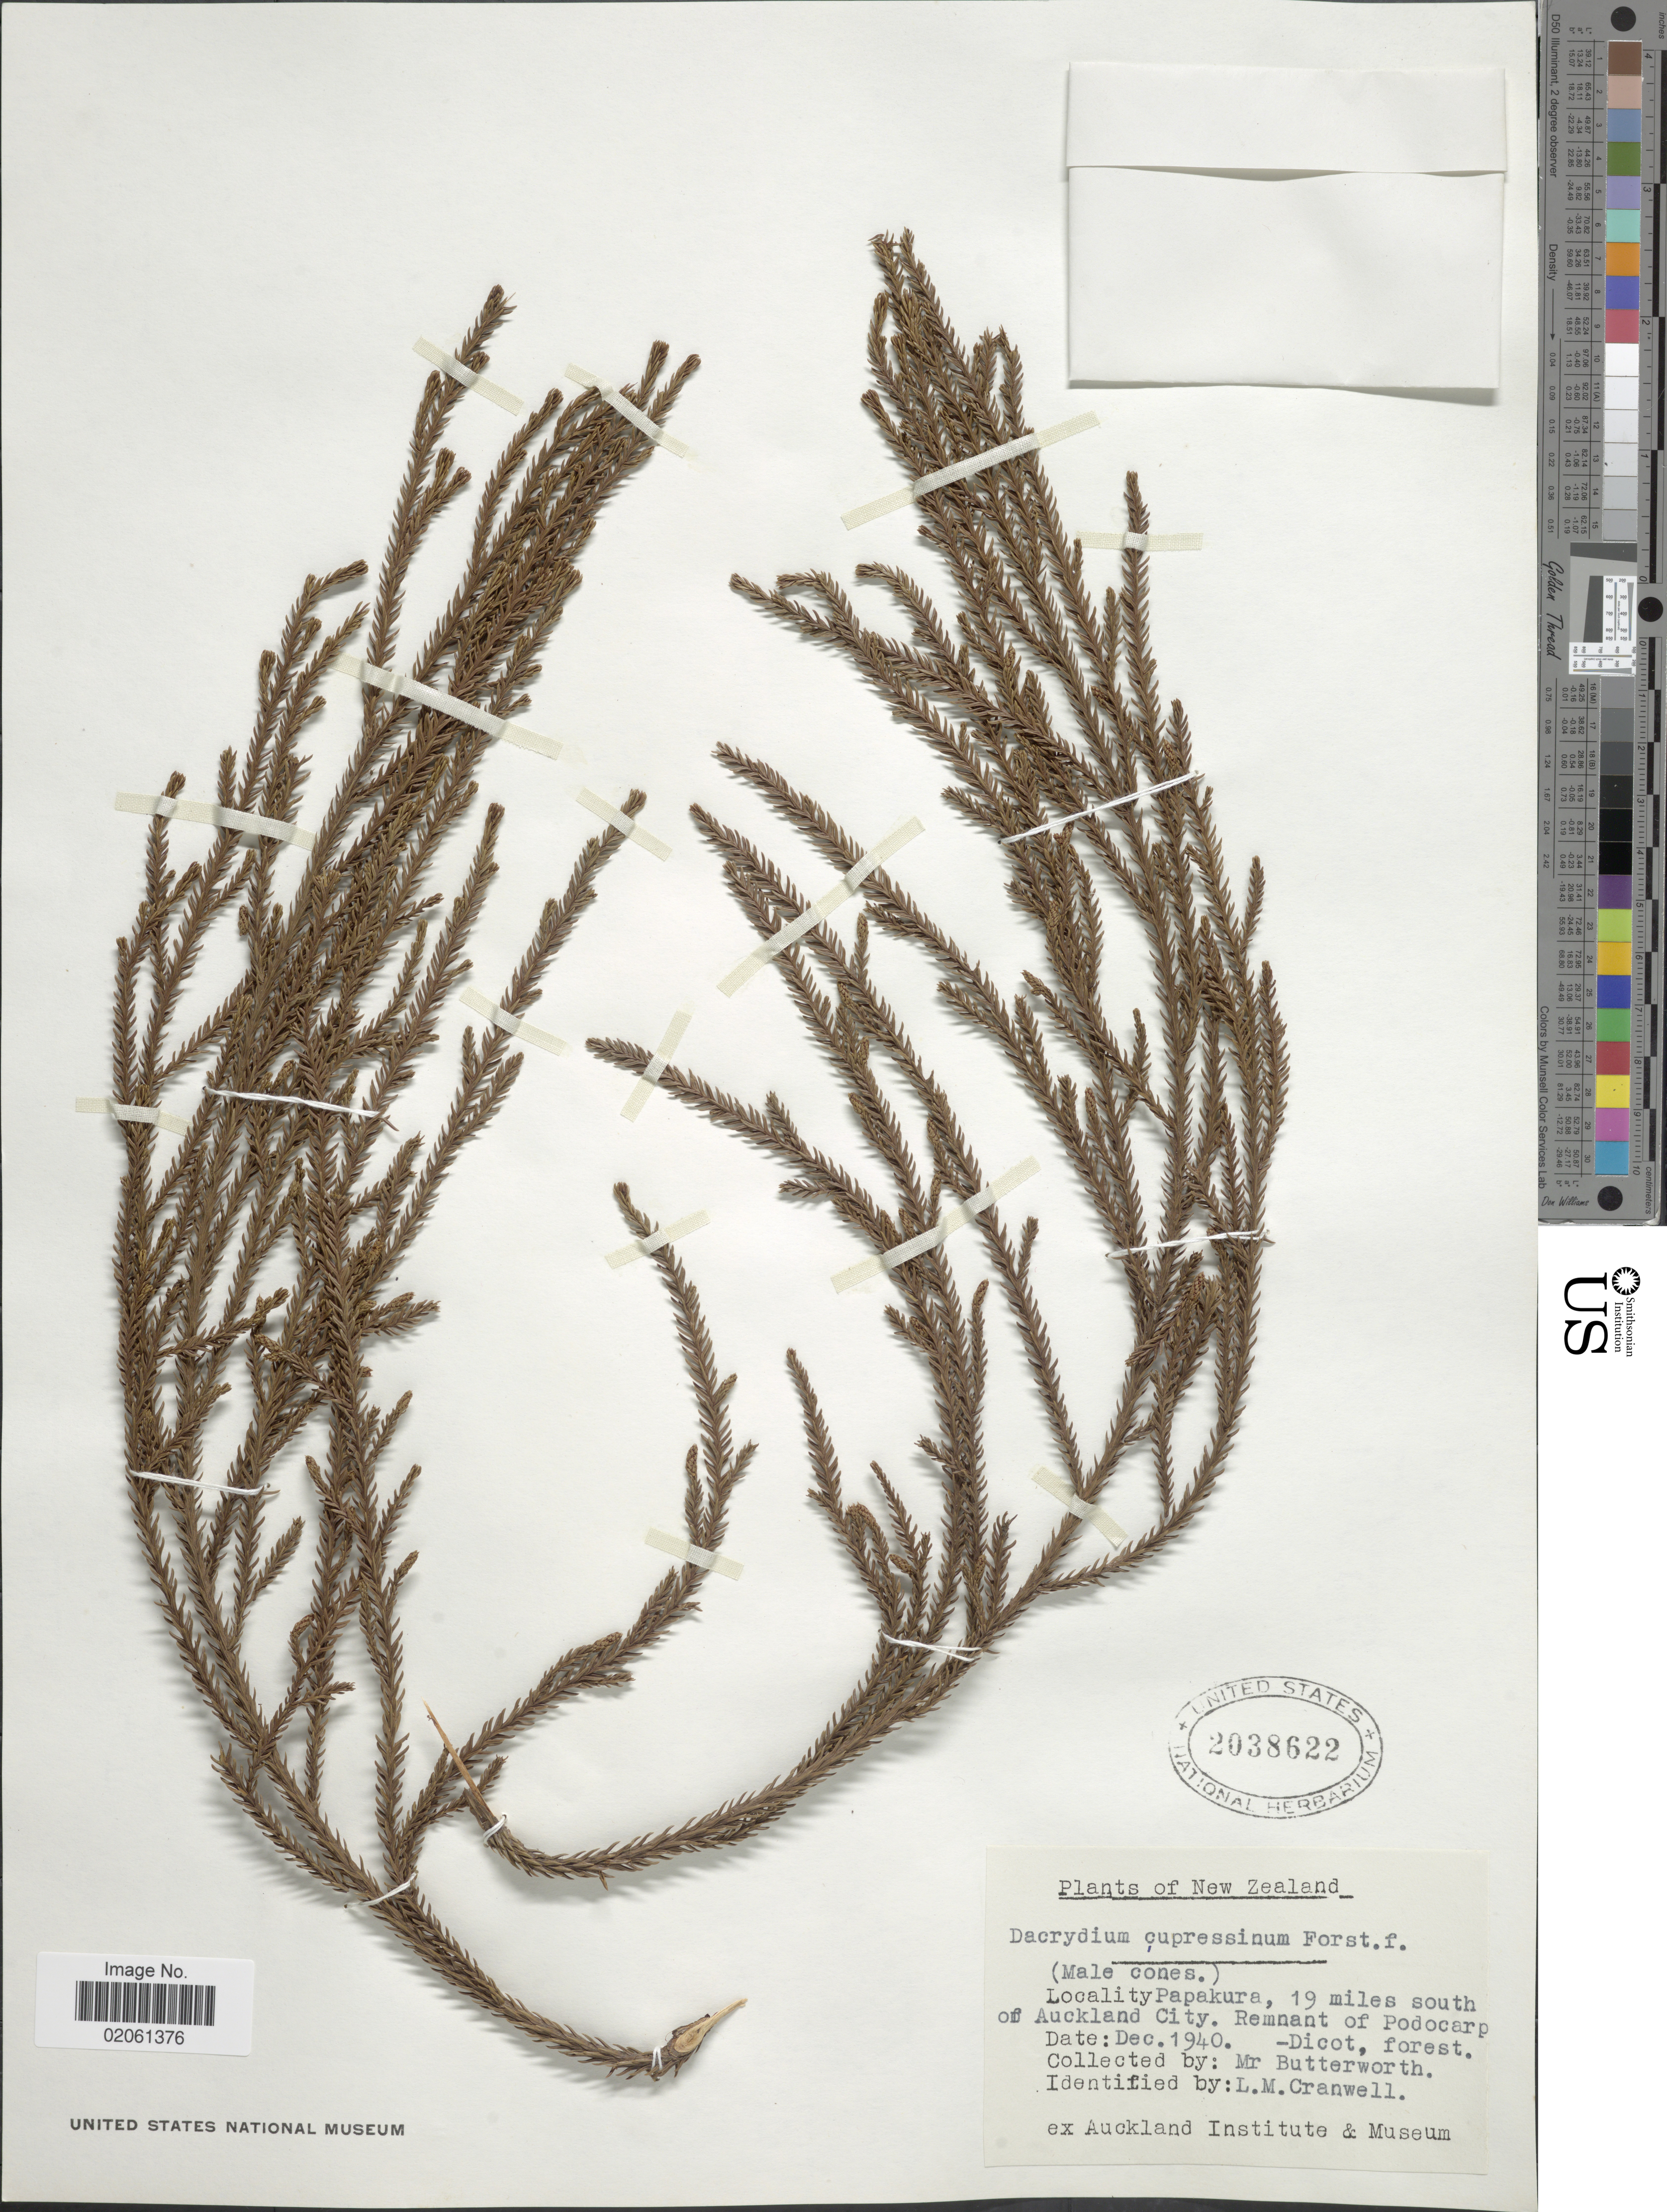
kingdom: Plantae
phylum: Tracheophyta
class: Pinopsida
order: Pinales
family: Podocarpaceae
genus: Dacrydium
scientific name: Dacrydium cupressinum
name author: Sol. ex G. Forst.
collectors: K. Butterworth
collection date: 1940-12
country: New Zealand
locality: Papakura, 19 miles south of Auckland City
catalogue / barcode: US 2038622